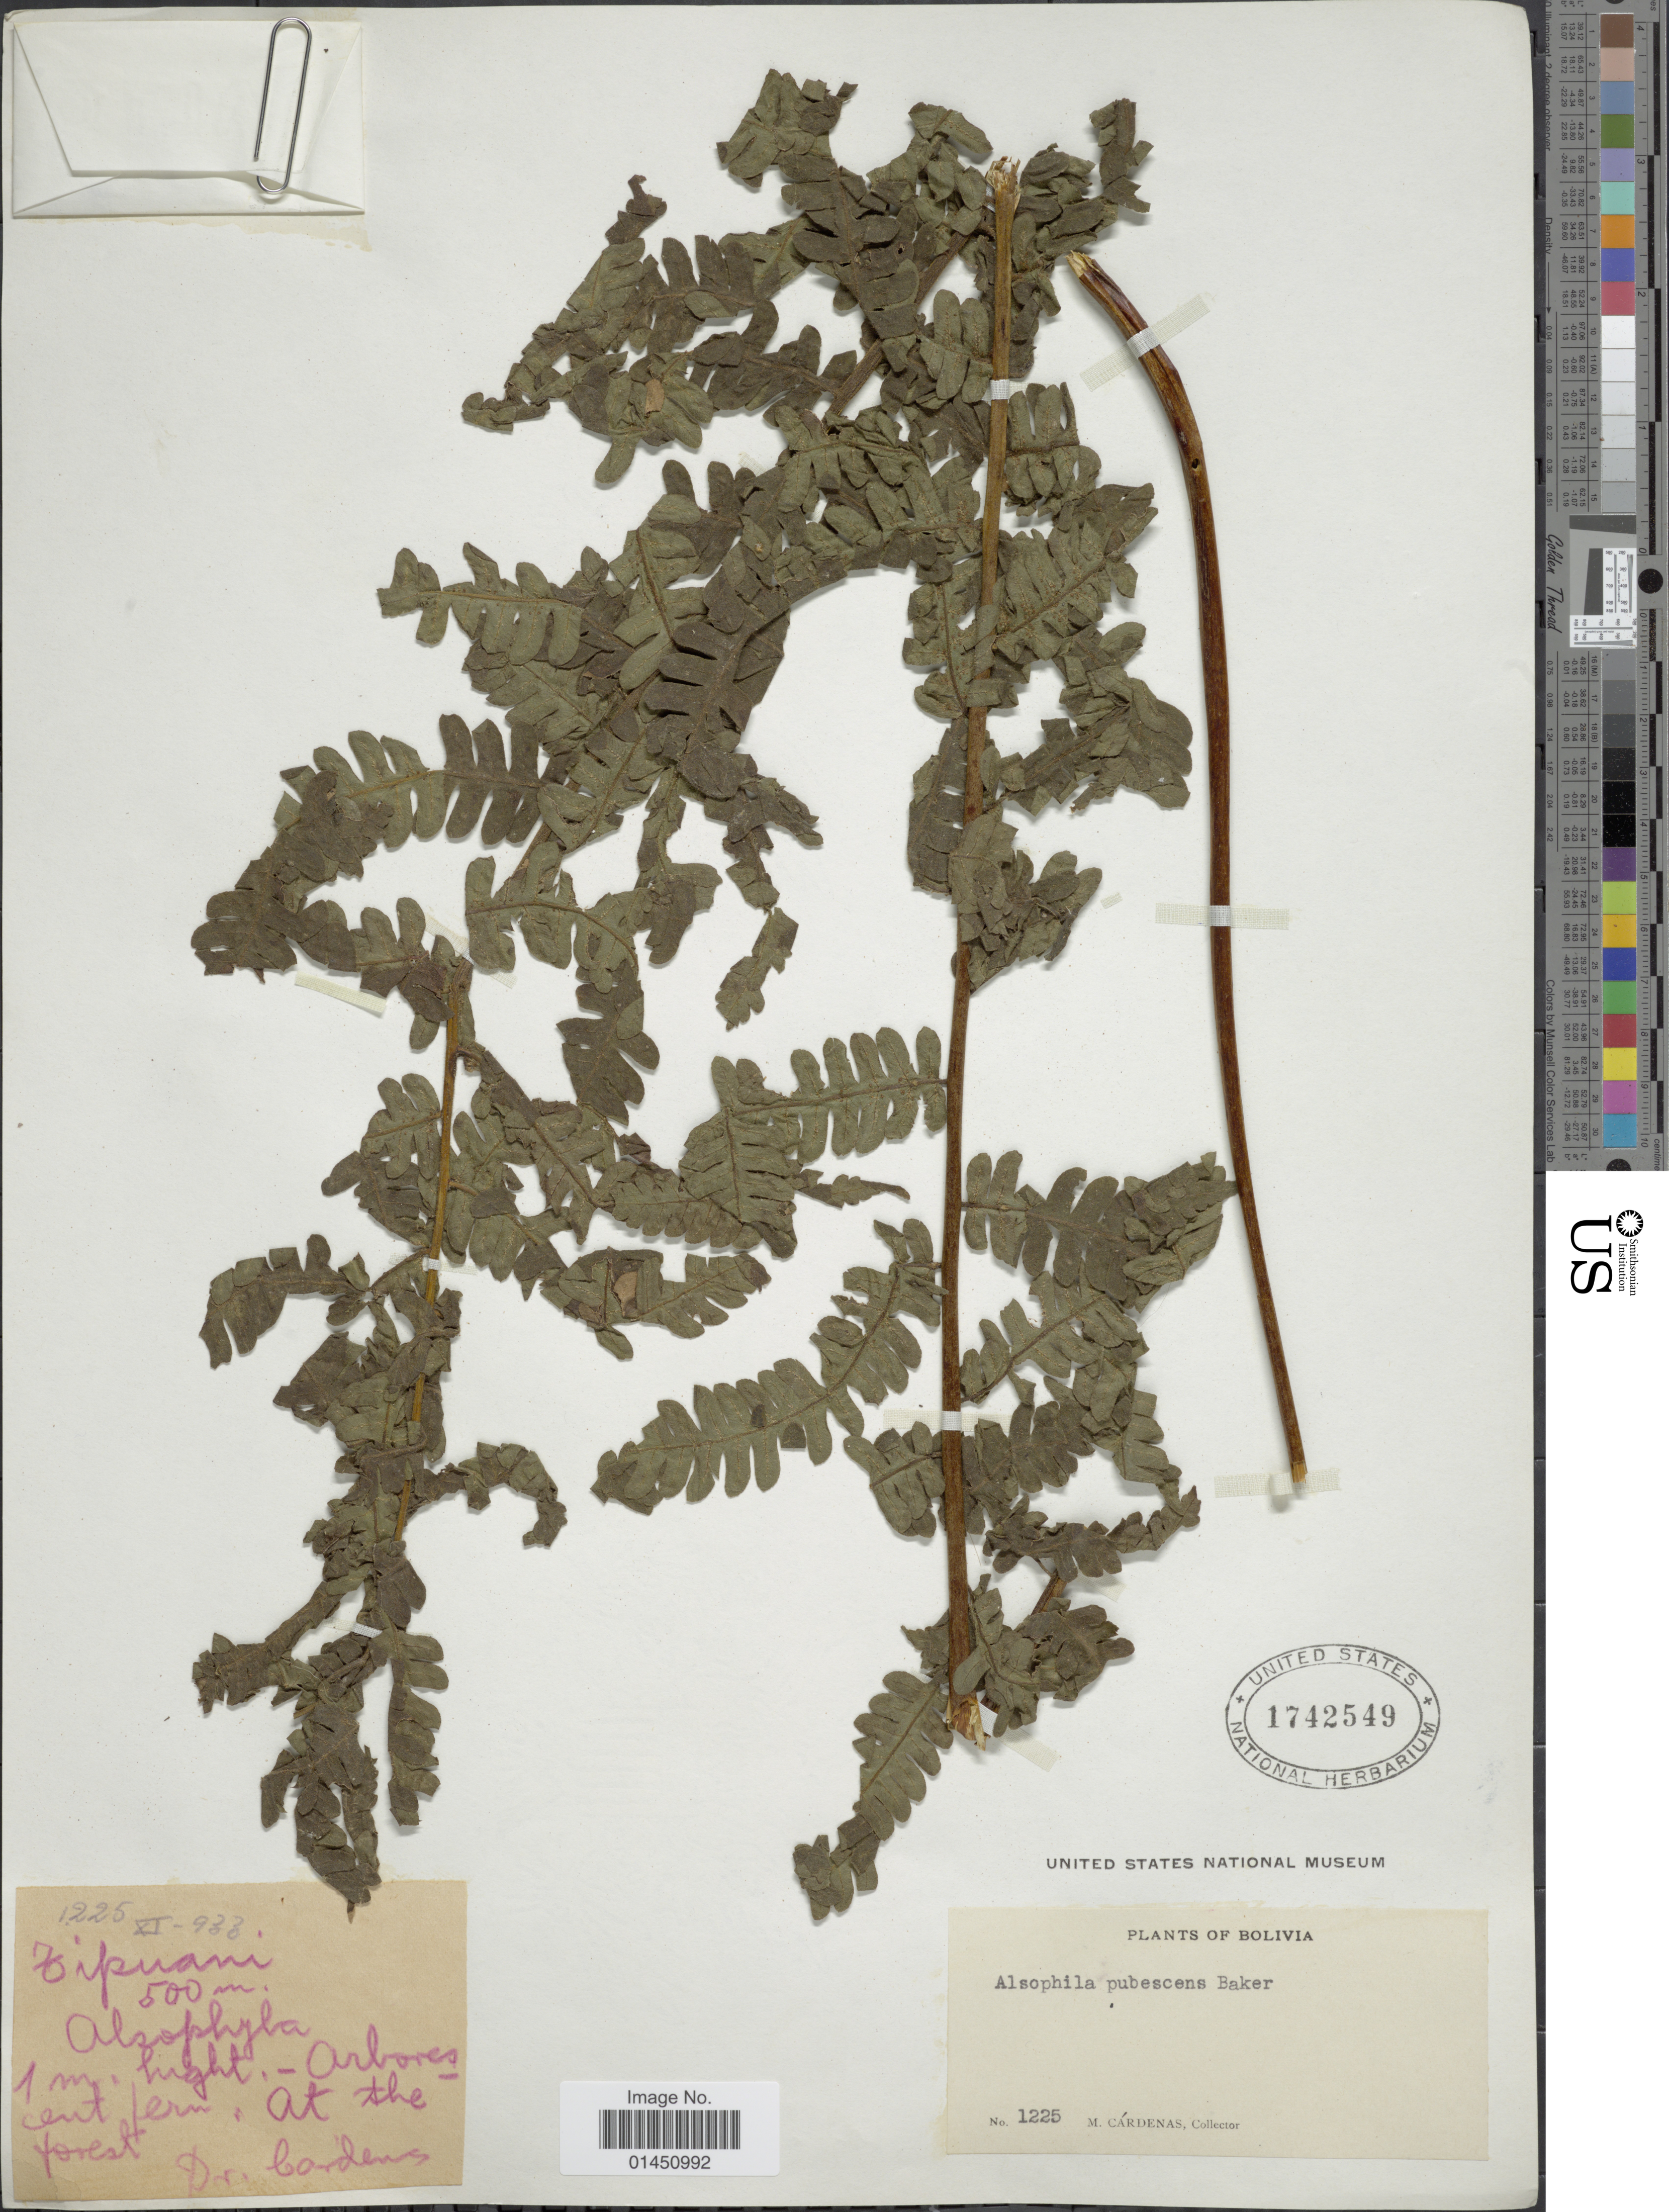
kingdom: Plantae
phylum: Tracheophyta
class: Polypodiopsida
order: Cyatheales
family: Cyatheaceae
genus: Cyathea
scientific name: Cyathea bipinnatifida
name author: (Baker) Domin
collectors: M. Cárdenas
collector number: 1225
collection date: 1933-11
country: Bolivia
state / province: La Paz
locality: Tipuani. At the forest.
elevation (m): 500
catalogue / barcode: US 1742549